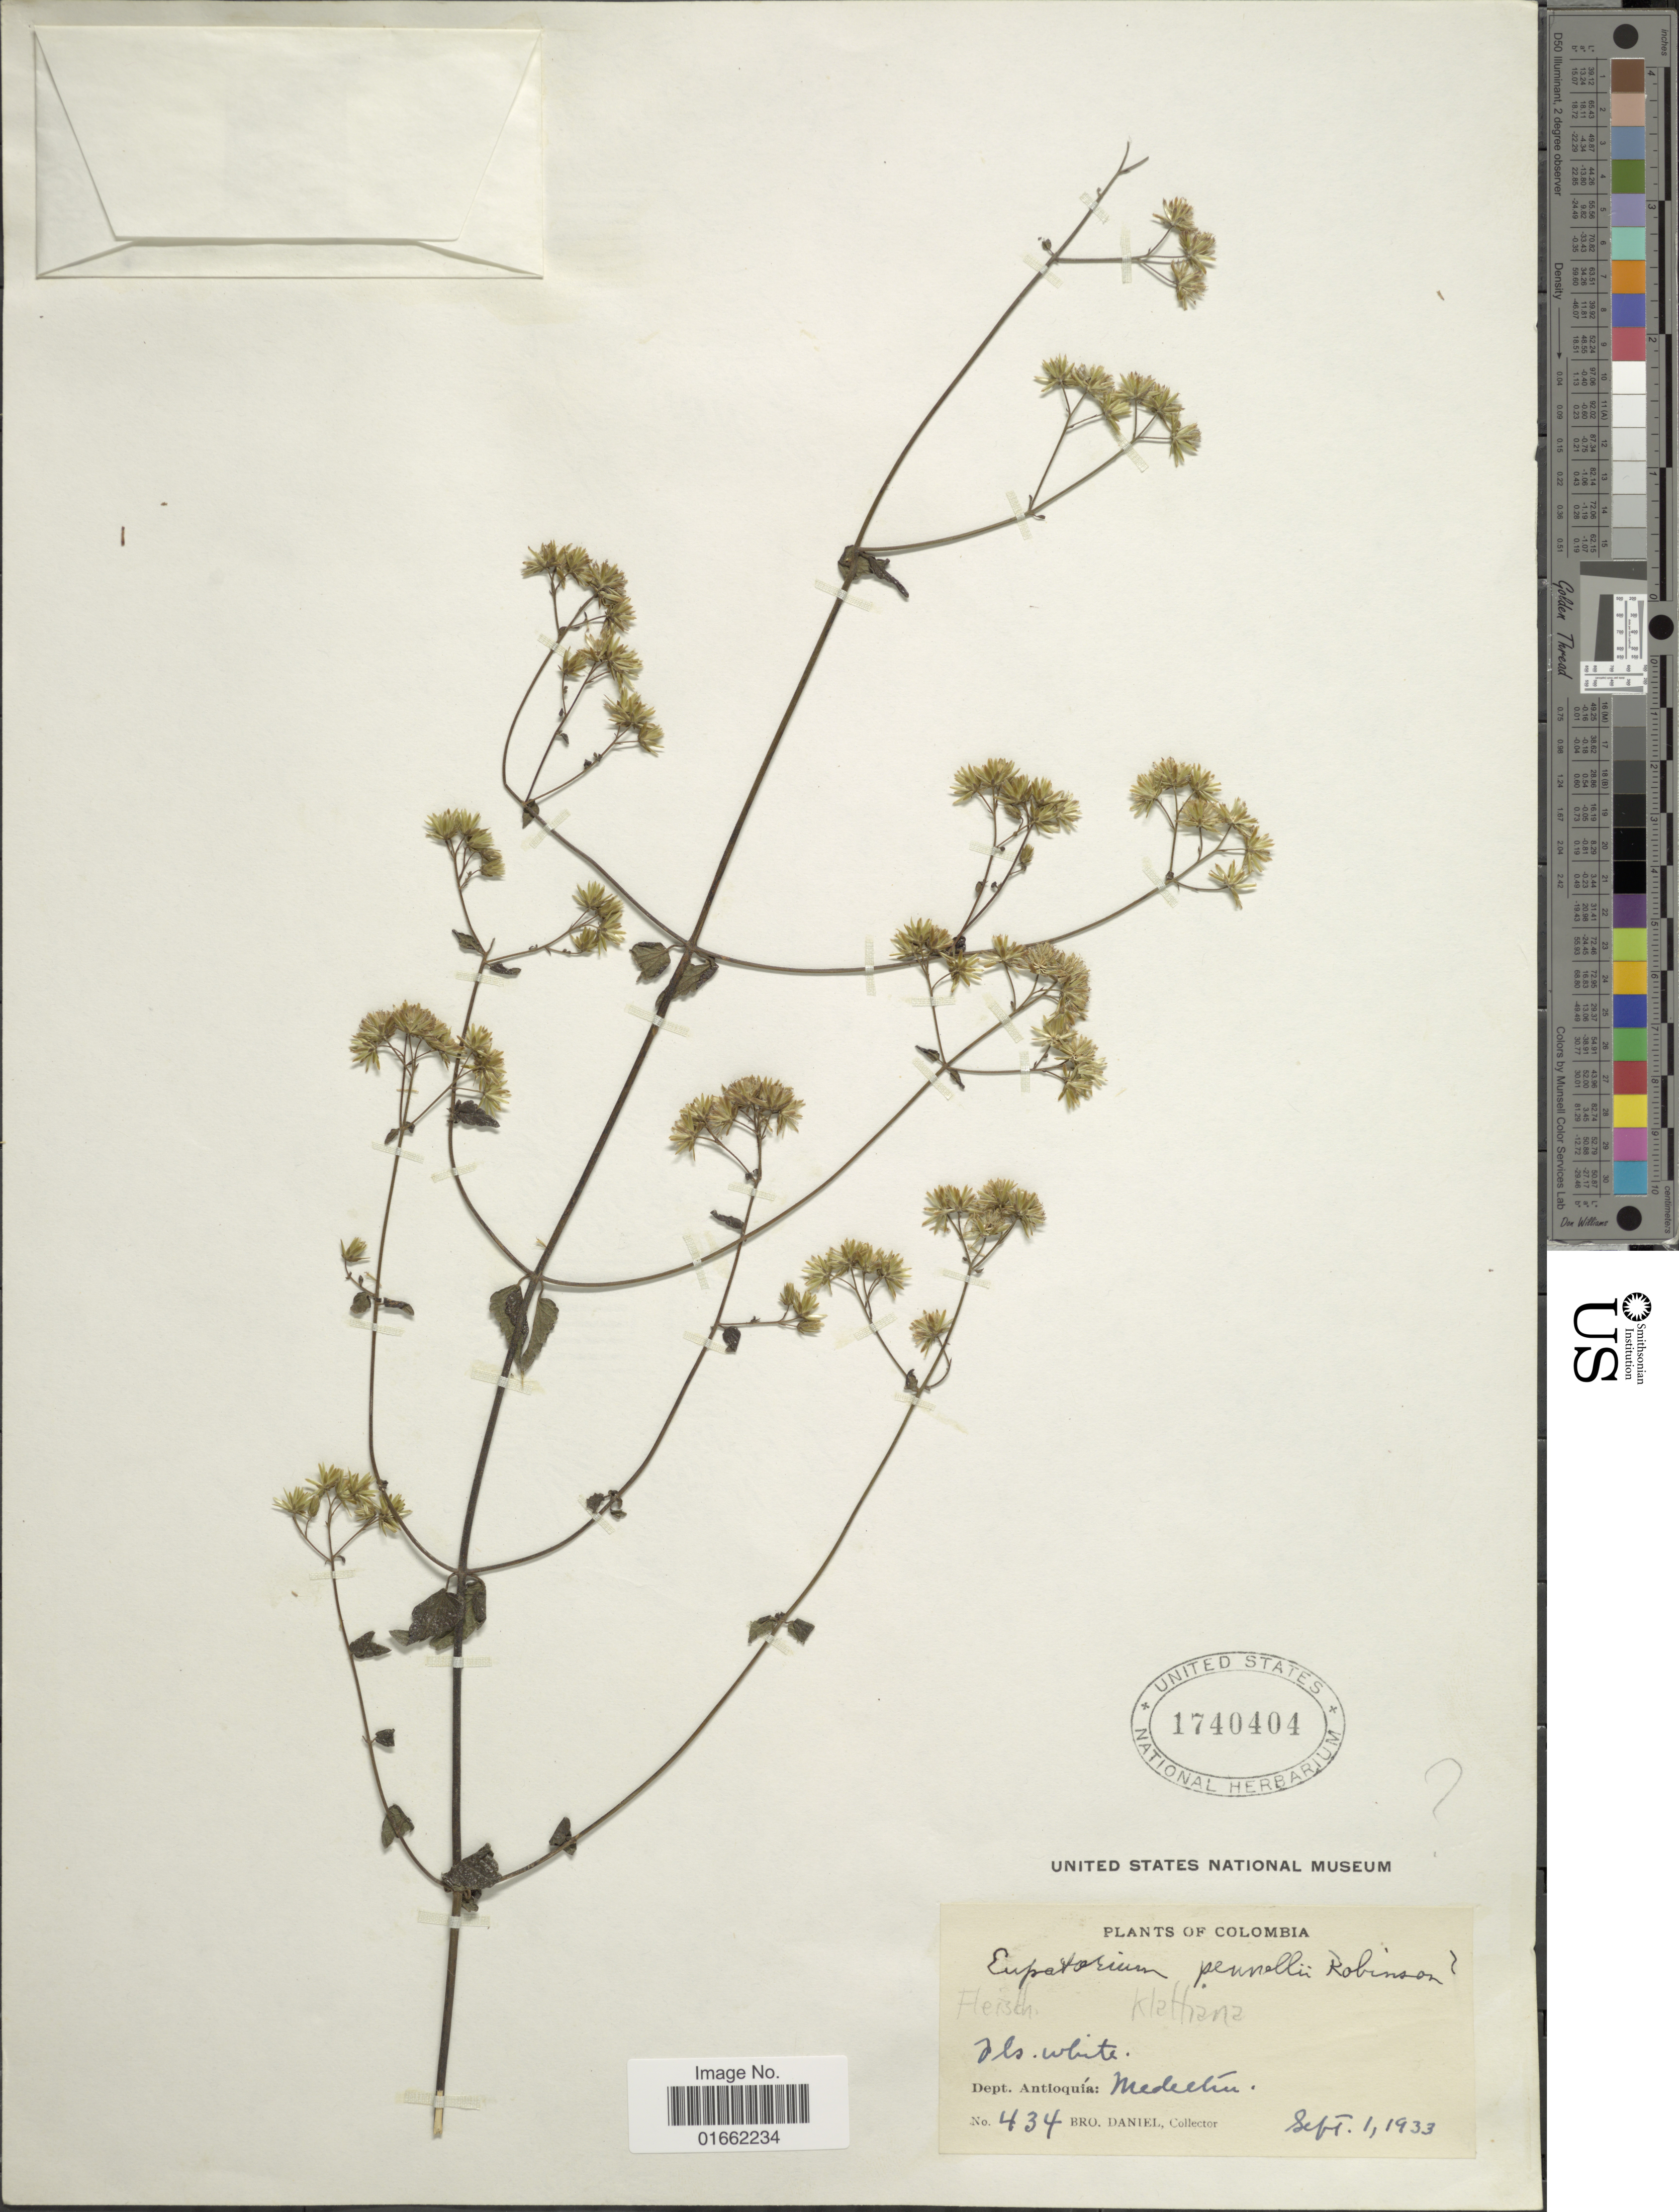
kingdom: Plantae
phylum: Tracheophyta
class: Magnoliopsida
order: Asterales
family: Asteraceae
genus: Fleischmannia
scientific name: Fleischmannia klattiana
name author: (Hieron.) R.M. King & H. Rob.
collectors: Bro. Daniel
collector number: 434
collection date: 1933-09-01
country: Colombia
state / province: Antioquia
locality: Dept. Antioquía: Medellín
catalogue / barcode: US 1740404